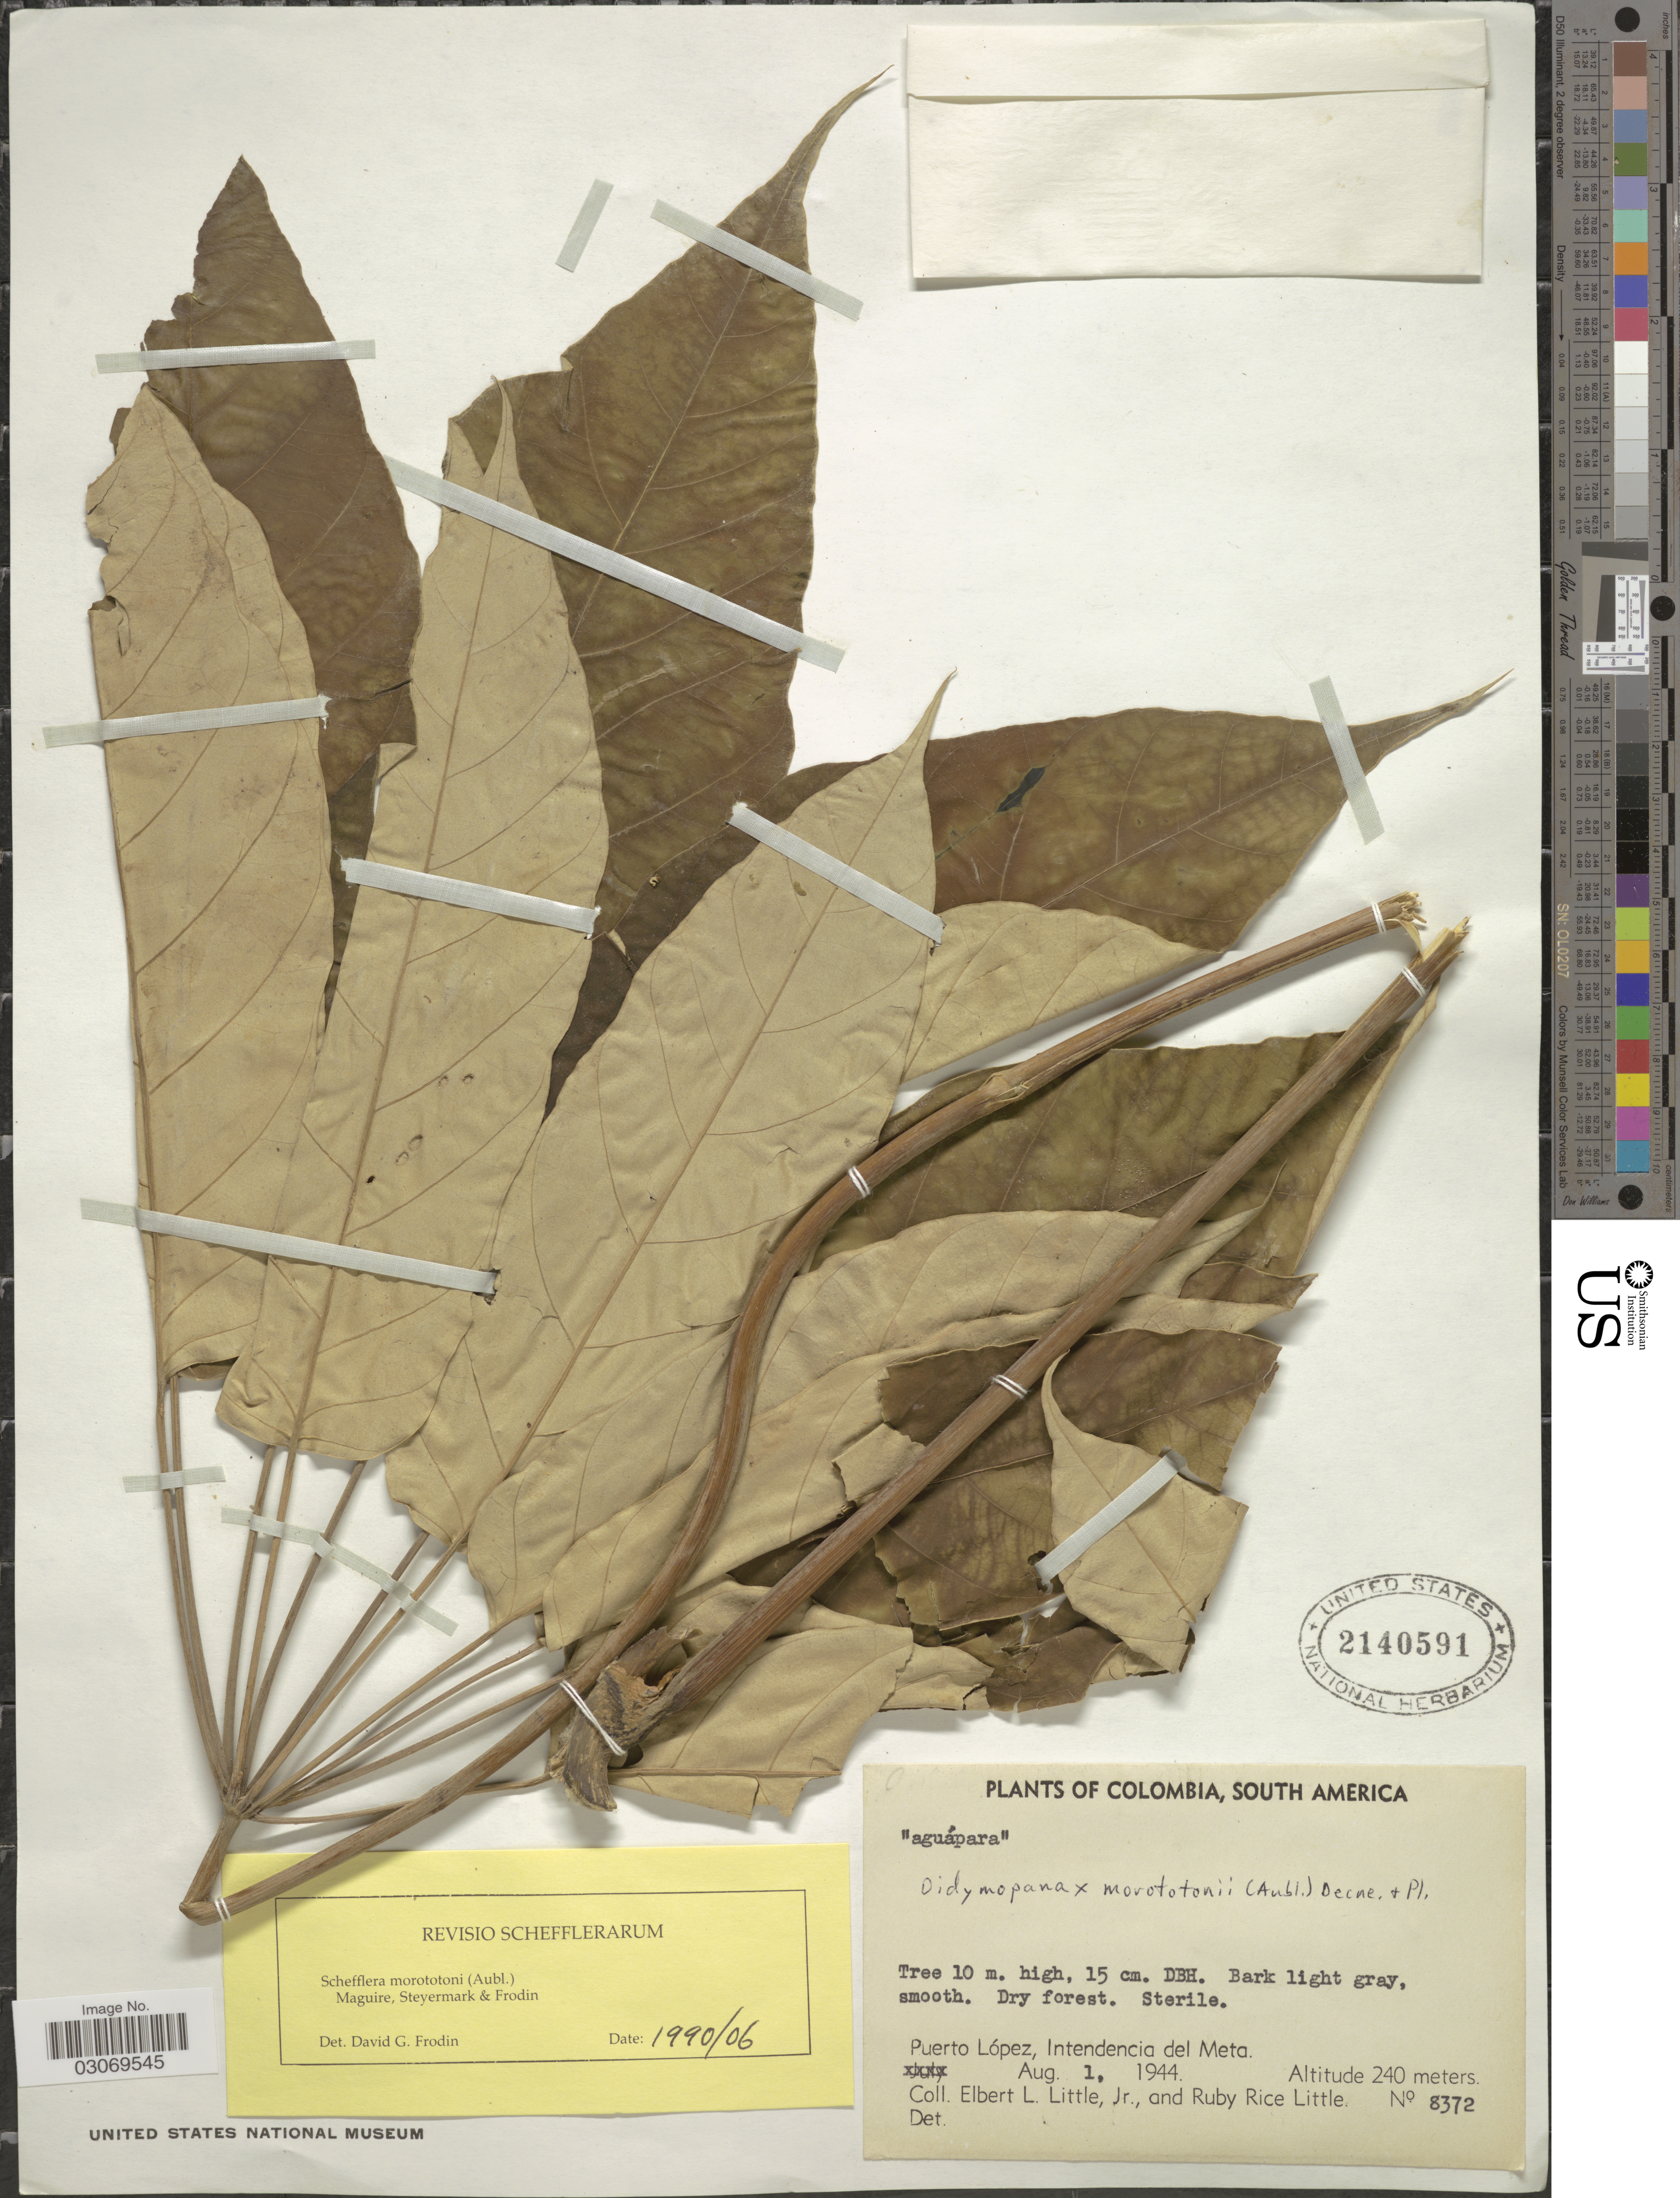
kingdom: Plantae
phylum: Tracheophyta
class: Magnoliopsida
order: Apiales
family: Araliaceae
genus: Schefflera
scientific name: Schefflera morototoni (Aubl.) Maguire, Steyerm. & Frodin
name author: (Aubl.) Maguire et al.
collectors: E. L. Little & R. R. Little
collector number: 8372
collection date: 1944-08-01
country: Colombia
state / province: Meta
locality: Puerto López, Intendencia del Meta.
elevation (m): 240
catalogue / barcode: US 2140591